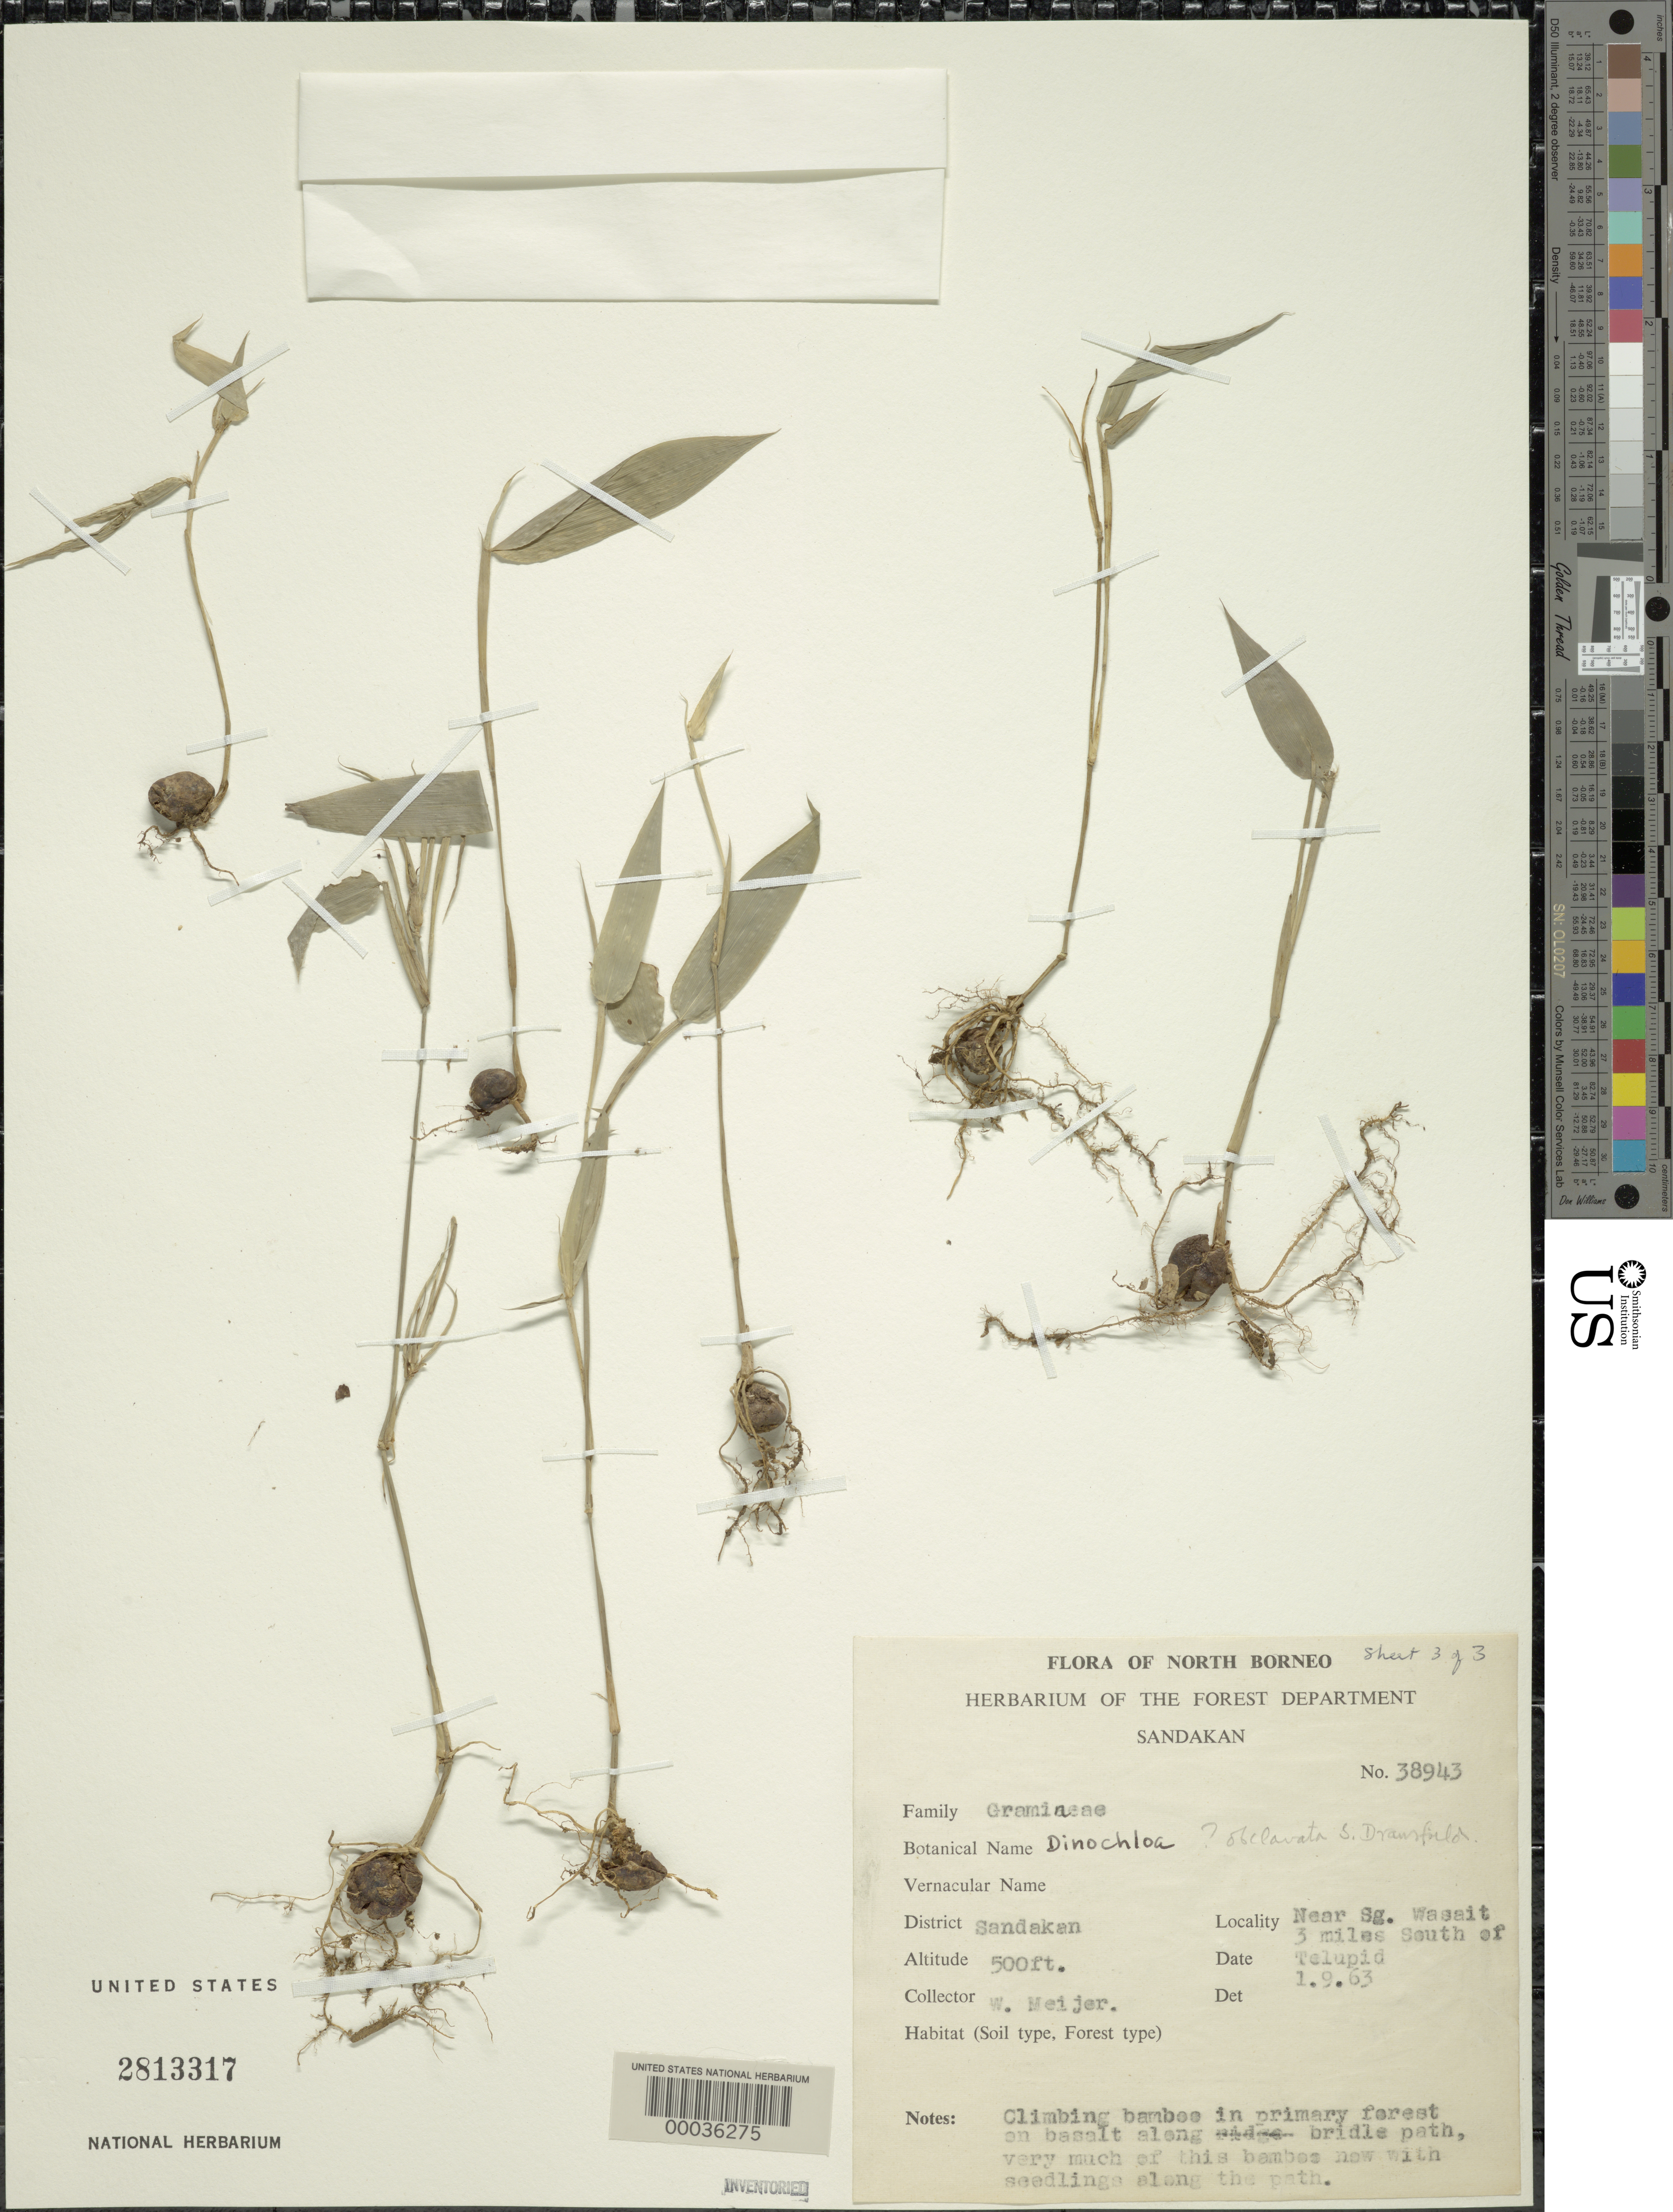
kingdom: Plantae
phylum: Tracheophyta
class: Liliopsida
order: Poales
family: Poaceae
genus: Dinochloa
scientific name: Dinochloa obclavata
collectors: W. Meijer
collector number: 38943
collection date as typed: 01 Sep 1963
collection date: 1963-09-01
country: Malaysia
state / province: Sabah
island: Borneo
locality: Sandakan dist., near sg. wasait, 3 mi s of telupid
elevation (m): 153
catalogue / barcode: US 2813317